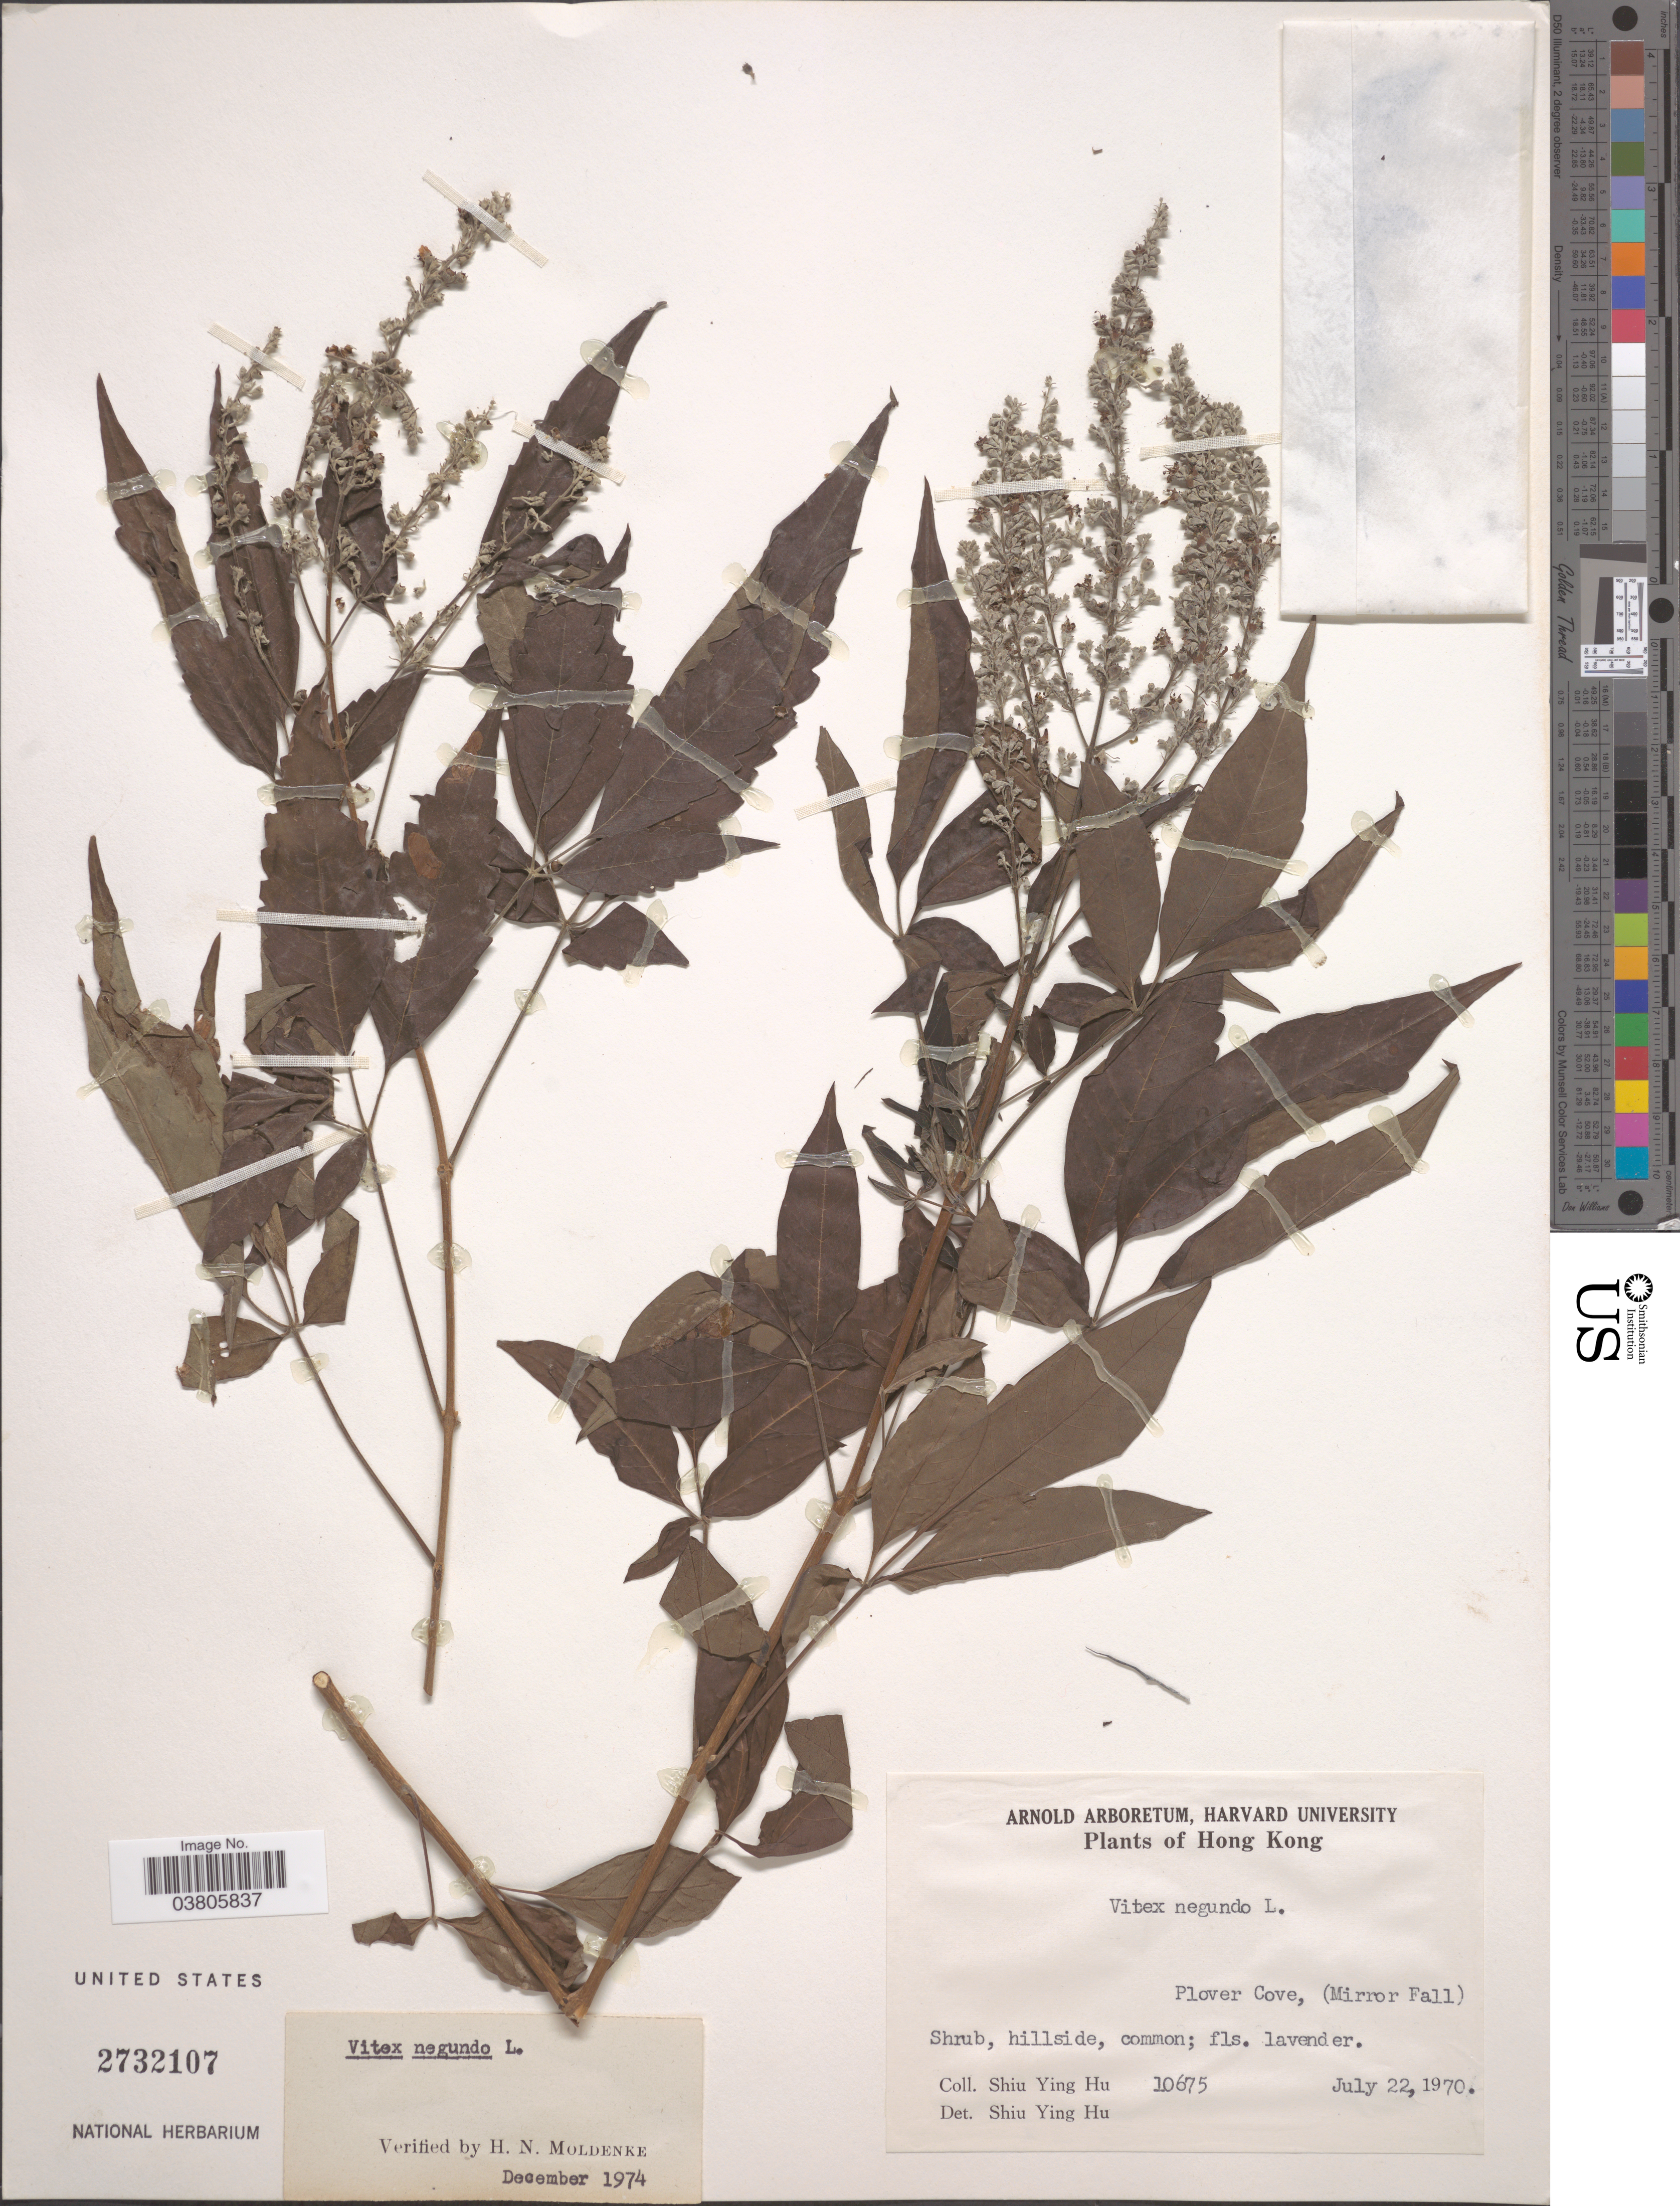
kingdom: Plantae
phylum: Tracheophyta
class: Magnoliopsida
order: Lamiales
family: Lamiaceae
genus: Vitex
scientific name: Vitex negundo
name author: L.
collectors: S. Y. Hu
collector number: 10675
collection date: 1970-07-22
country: China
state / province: Hong Kong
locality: Plover Cove, (Mirror Fall).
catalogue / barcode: US 2732107